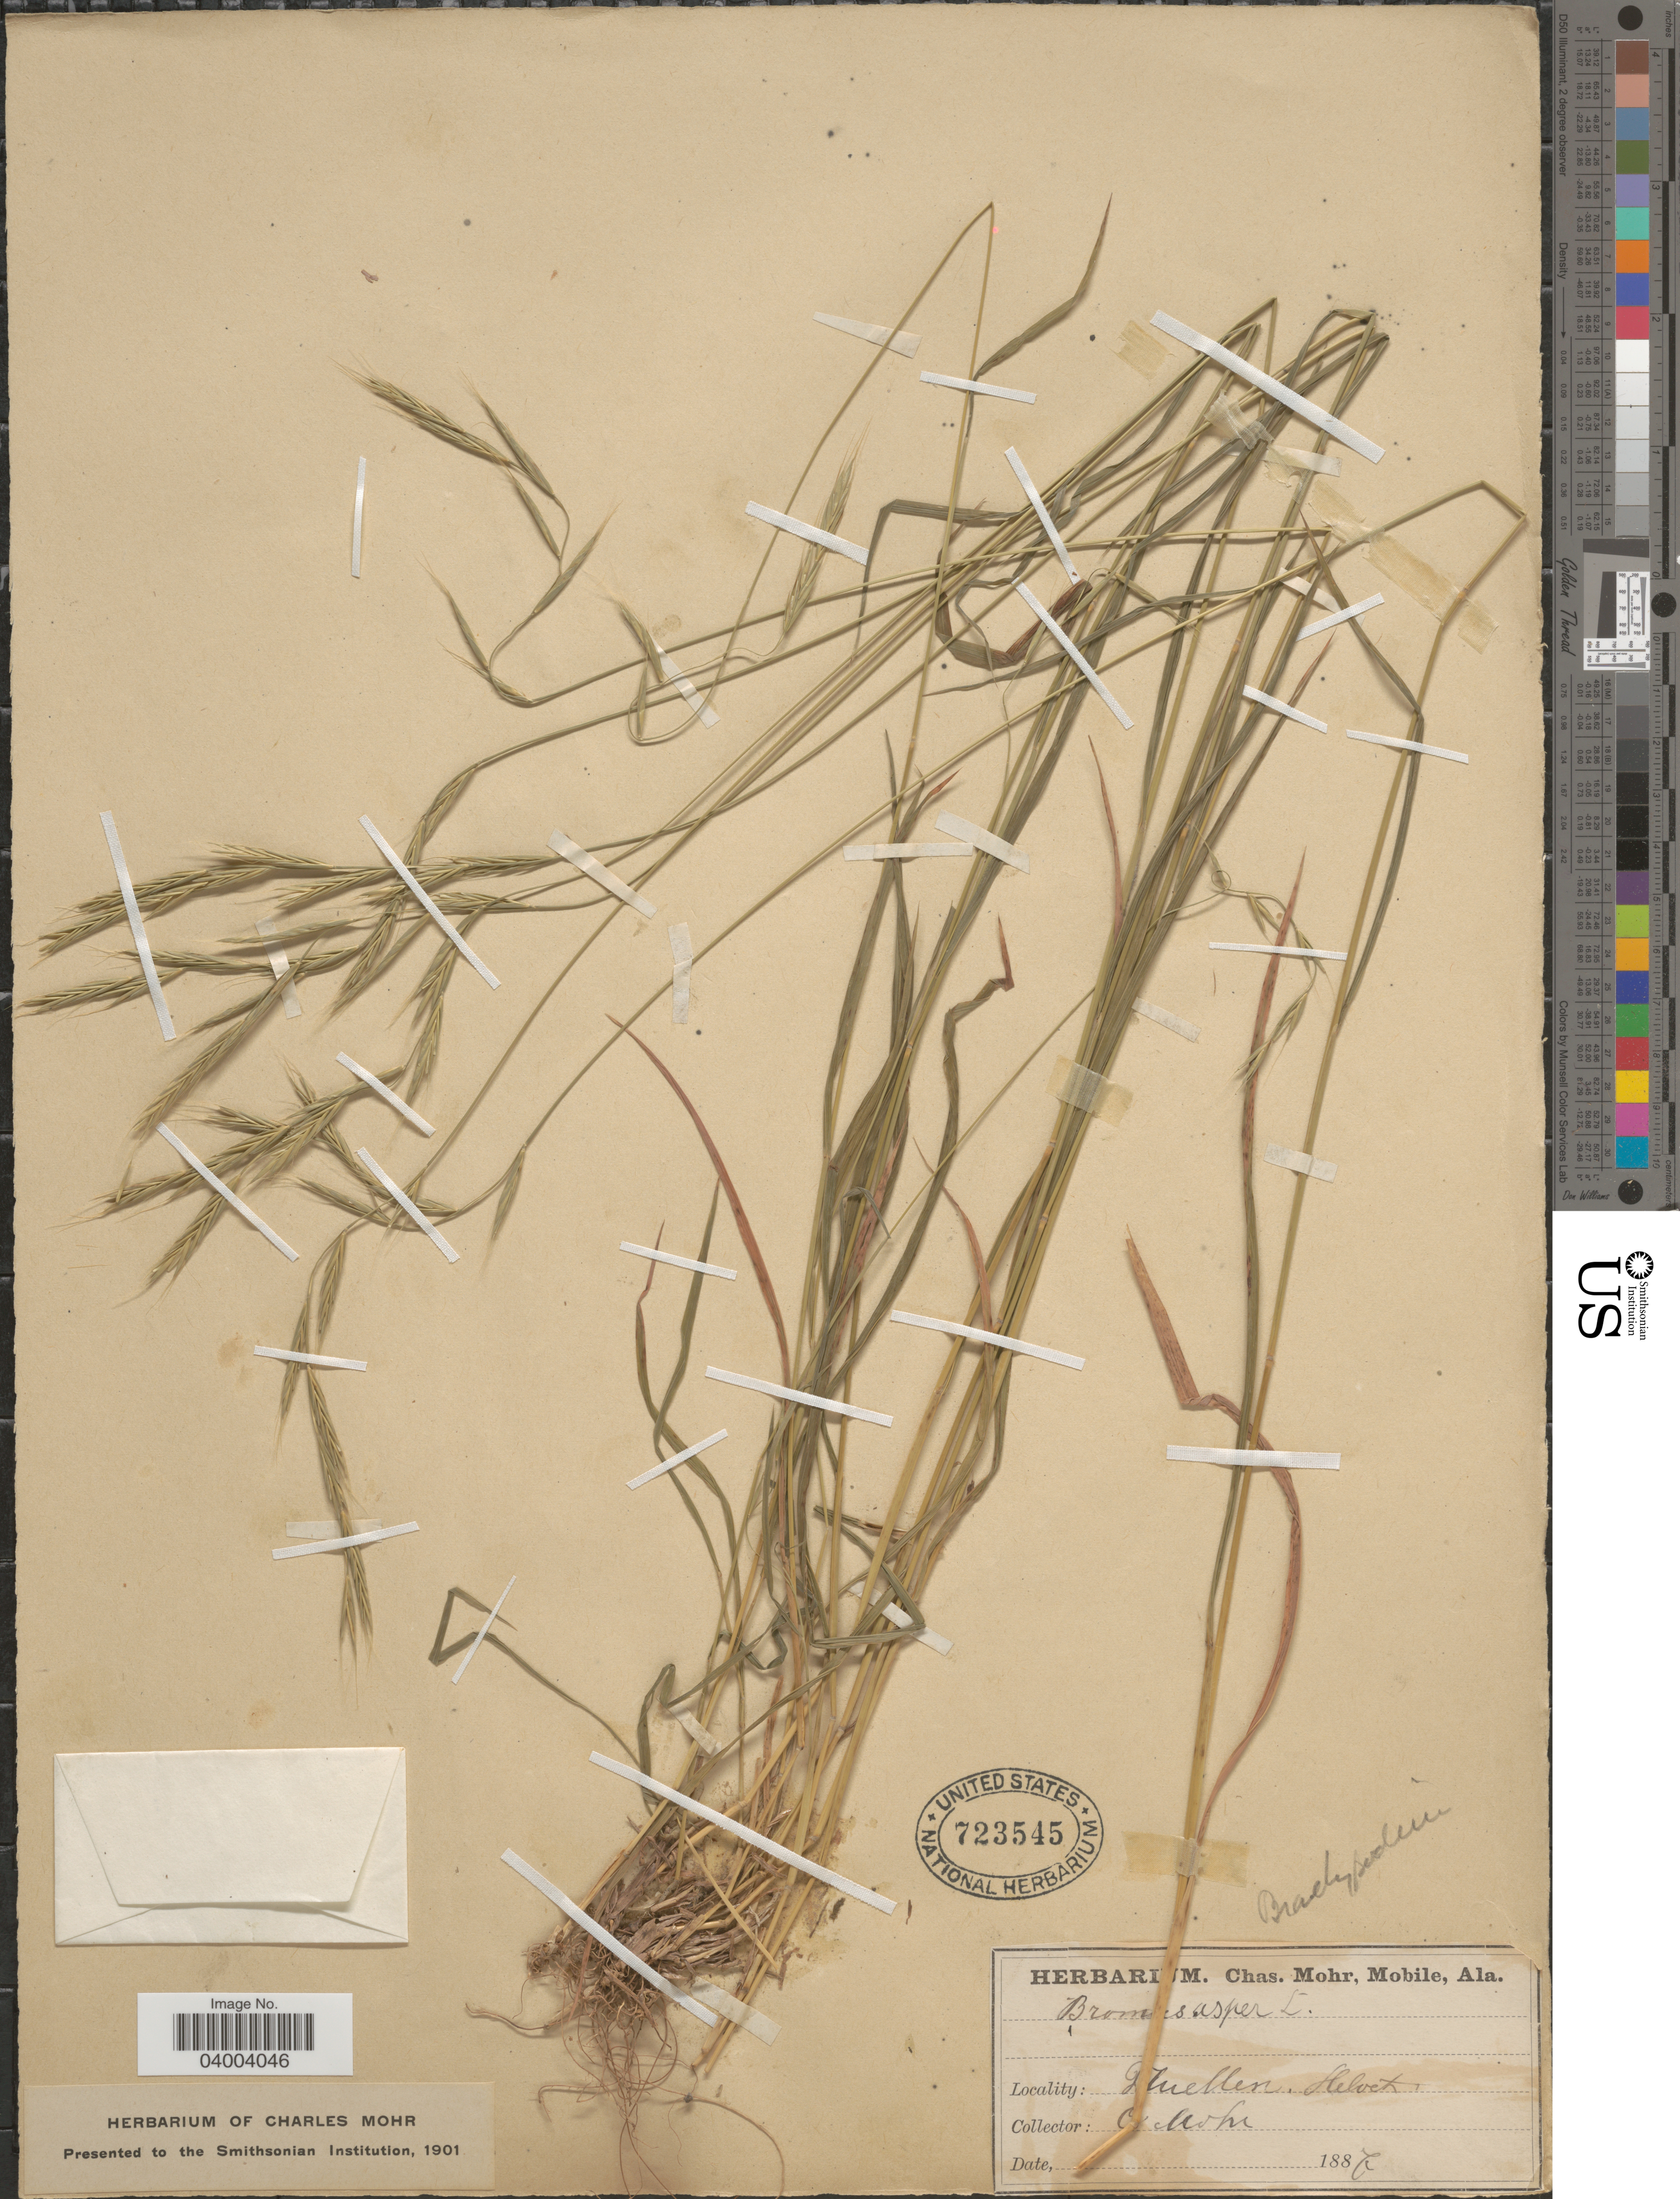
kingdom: Plantae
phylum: Tracheophyta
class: Liliopsida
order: Poales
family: Poaceae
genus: Brachypodium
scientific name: Brachypodium sp.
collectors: Mohr, C. T. (herbarium)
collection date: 1887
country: Switzerland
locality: [illegible text]uellen. Helvet.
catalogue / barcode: US 723545